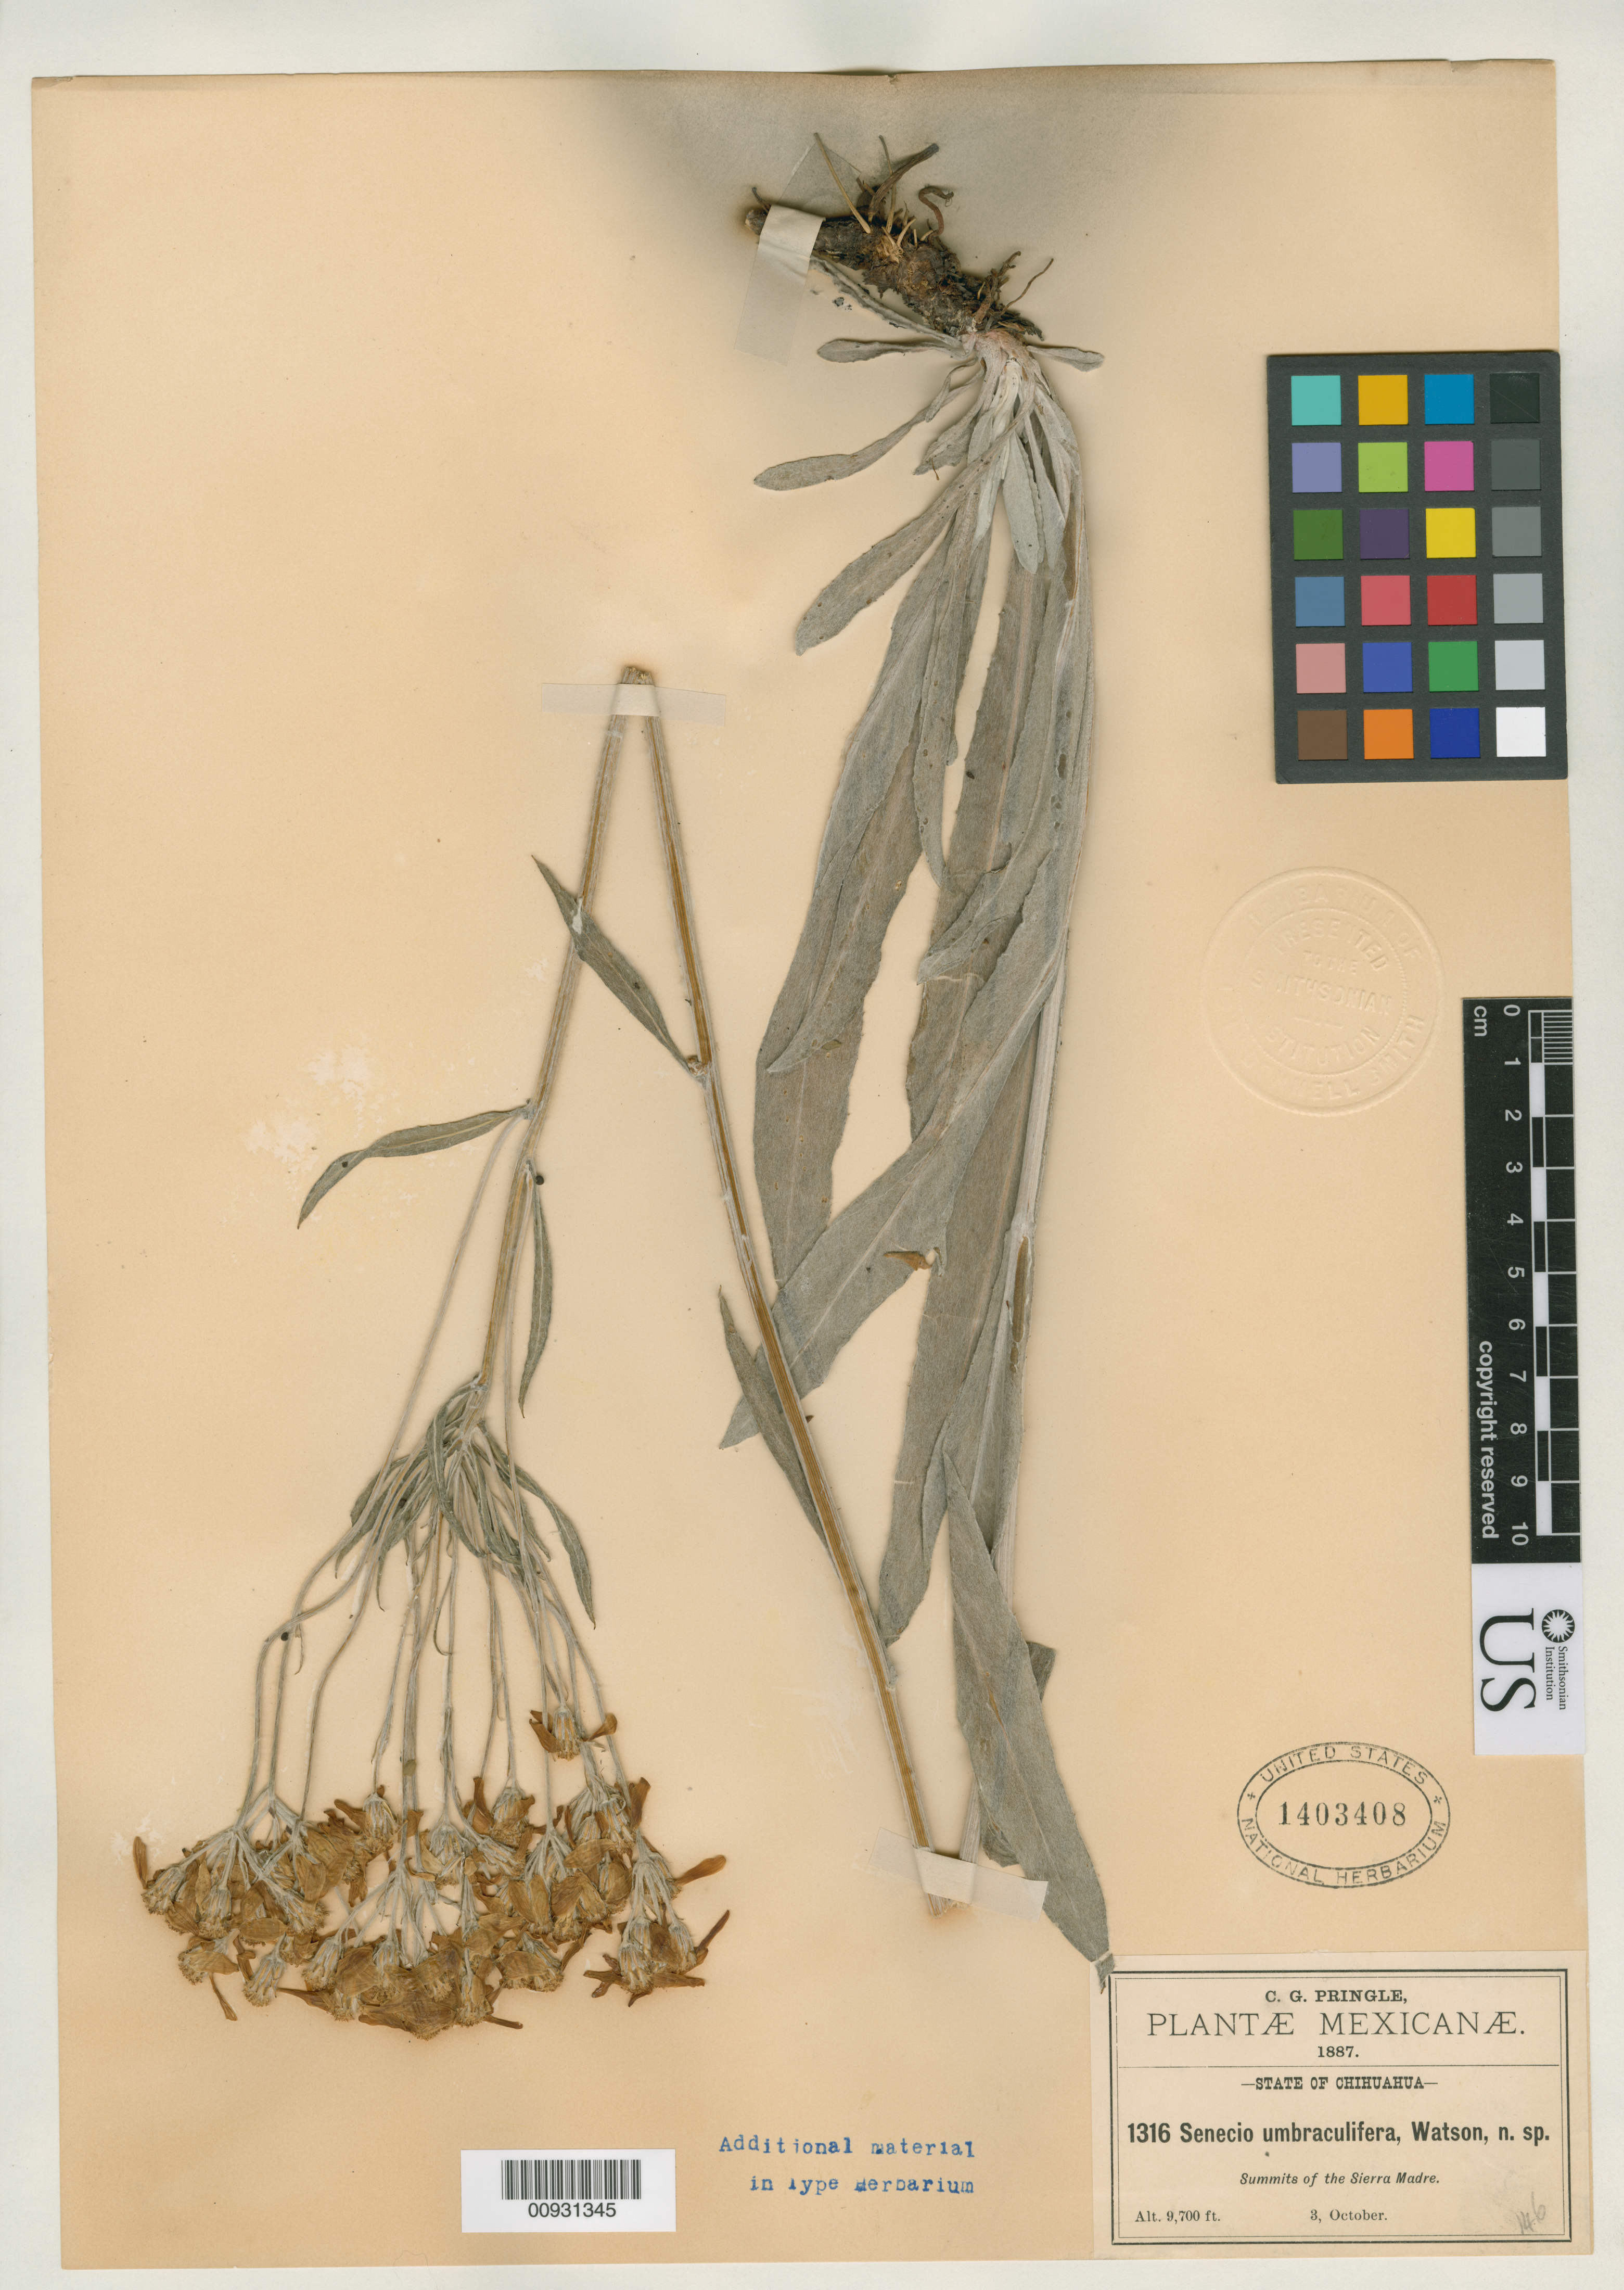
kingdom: Plantae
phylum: Tracheophyta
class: Magnoliopsida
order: Asterales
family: Asteraceae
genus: Senecio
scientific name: Senecio umbraculifera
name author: S. Watson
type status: Isotype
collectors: C. G. Pringle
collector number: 1316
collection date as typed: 03 Oct 1887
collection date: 1887-10-03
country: Mexico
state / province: Chihuahua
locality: Summits of Sierra Madre.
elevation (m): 2957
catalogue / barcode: US 1403408